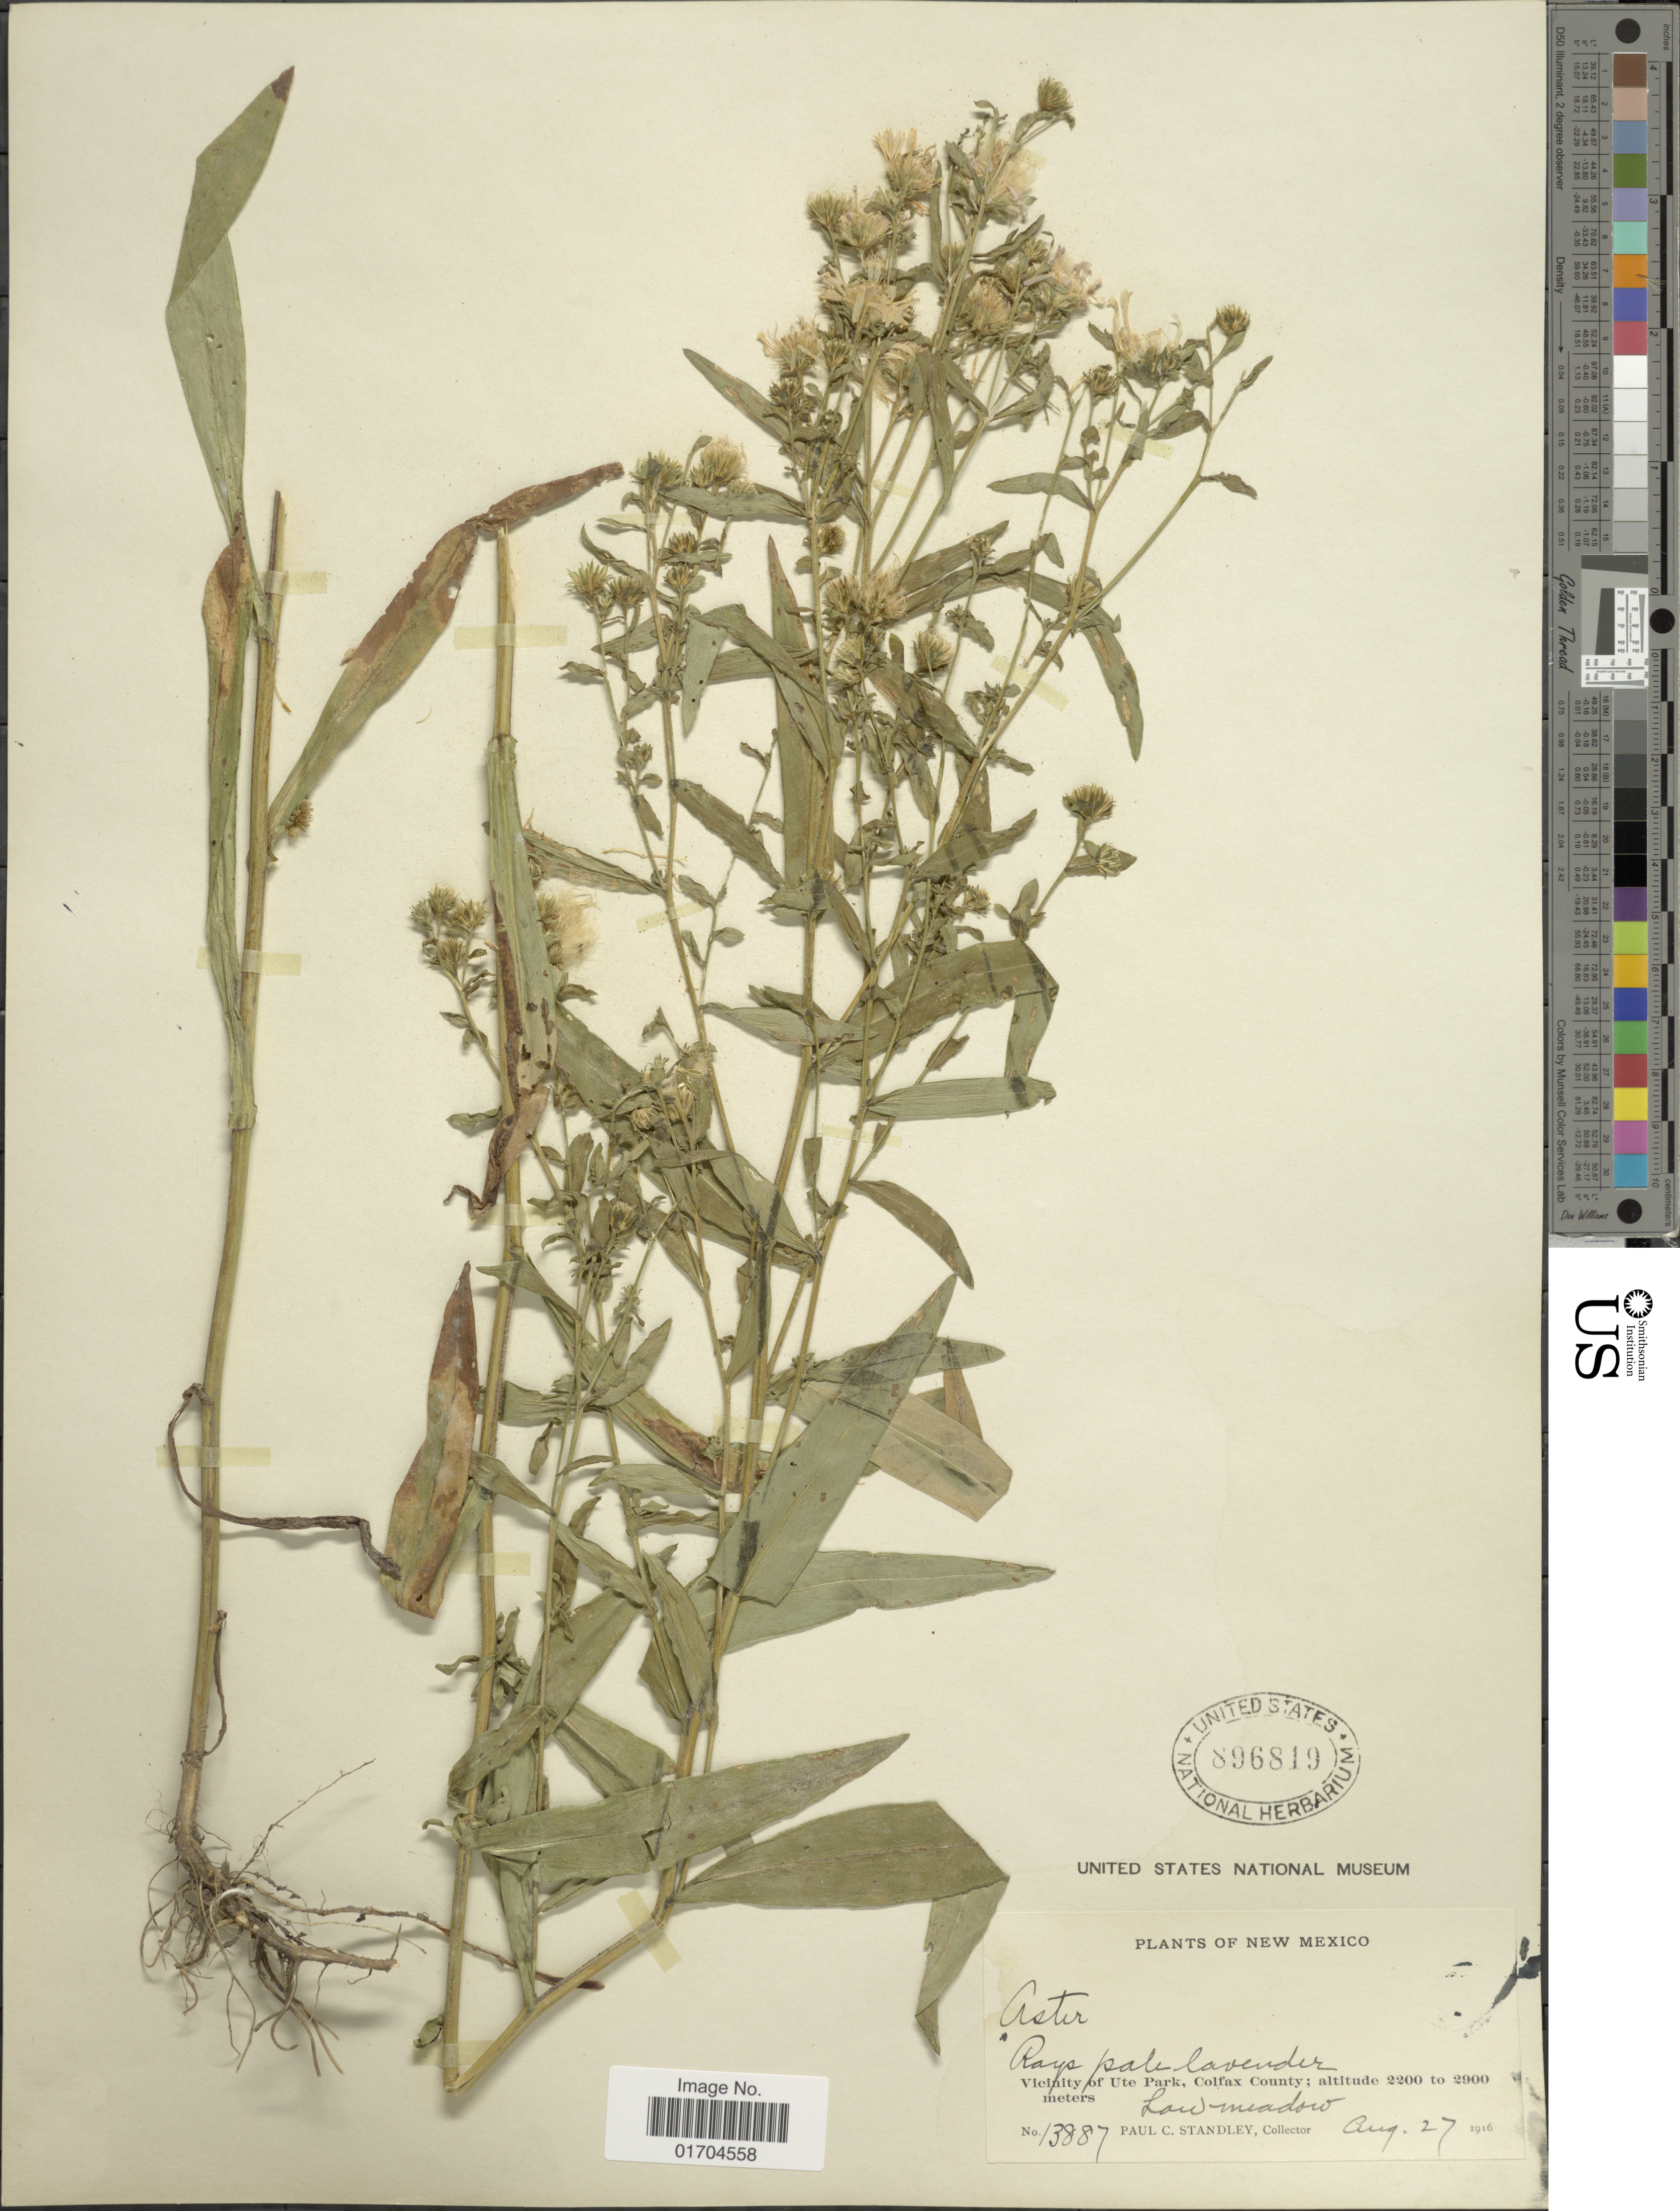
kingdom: Plantae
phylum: Tracheophyta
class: Magnoliopsida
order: Asterales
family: Asteraceae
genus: Symphyotrichum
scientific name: Symphyotrichum sp.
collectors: P. C. Standley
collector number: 13887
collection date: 1916-08-27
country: United States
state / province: New Mexico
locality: Vicinity of Ute Park, Colfax County.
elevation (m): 2200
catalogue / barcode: US 896819